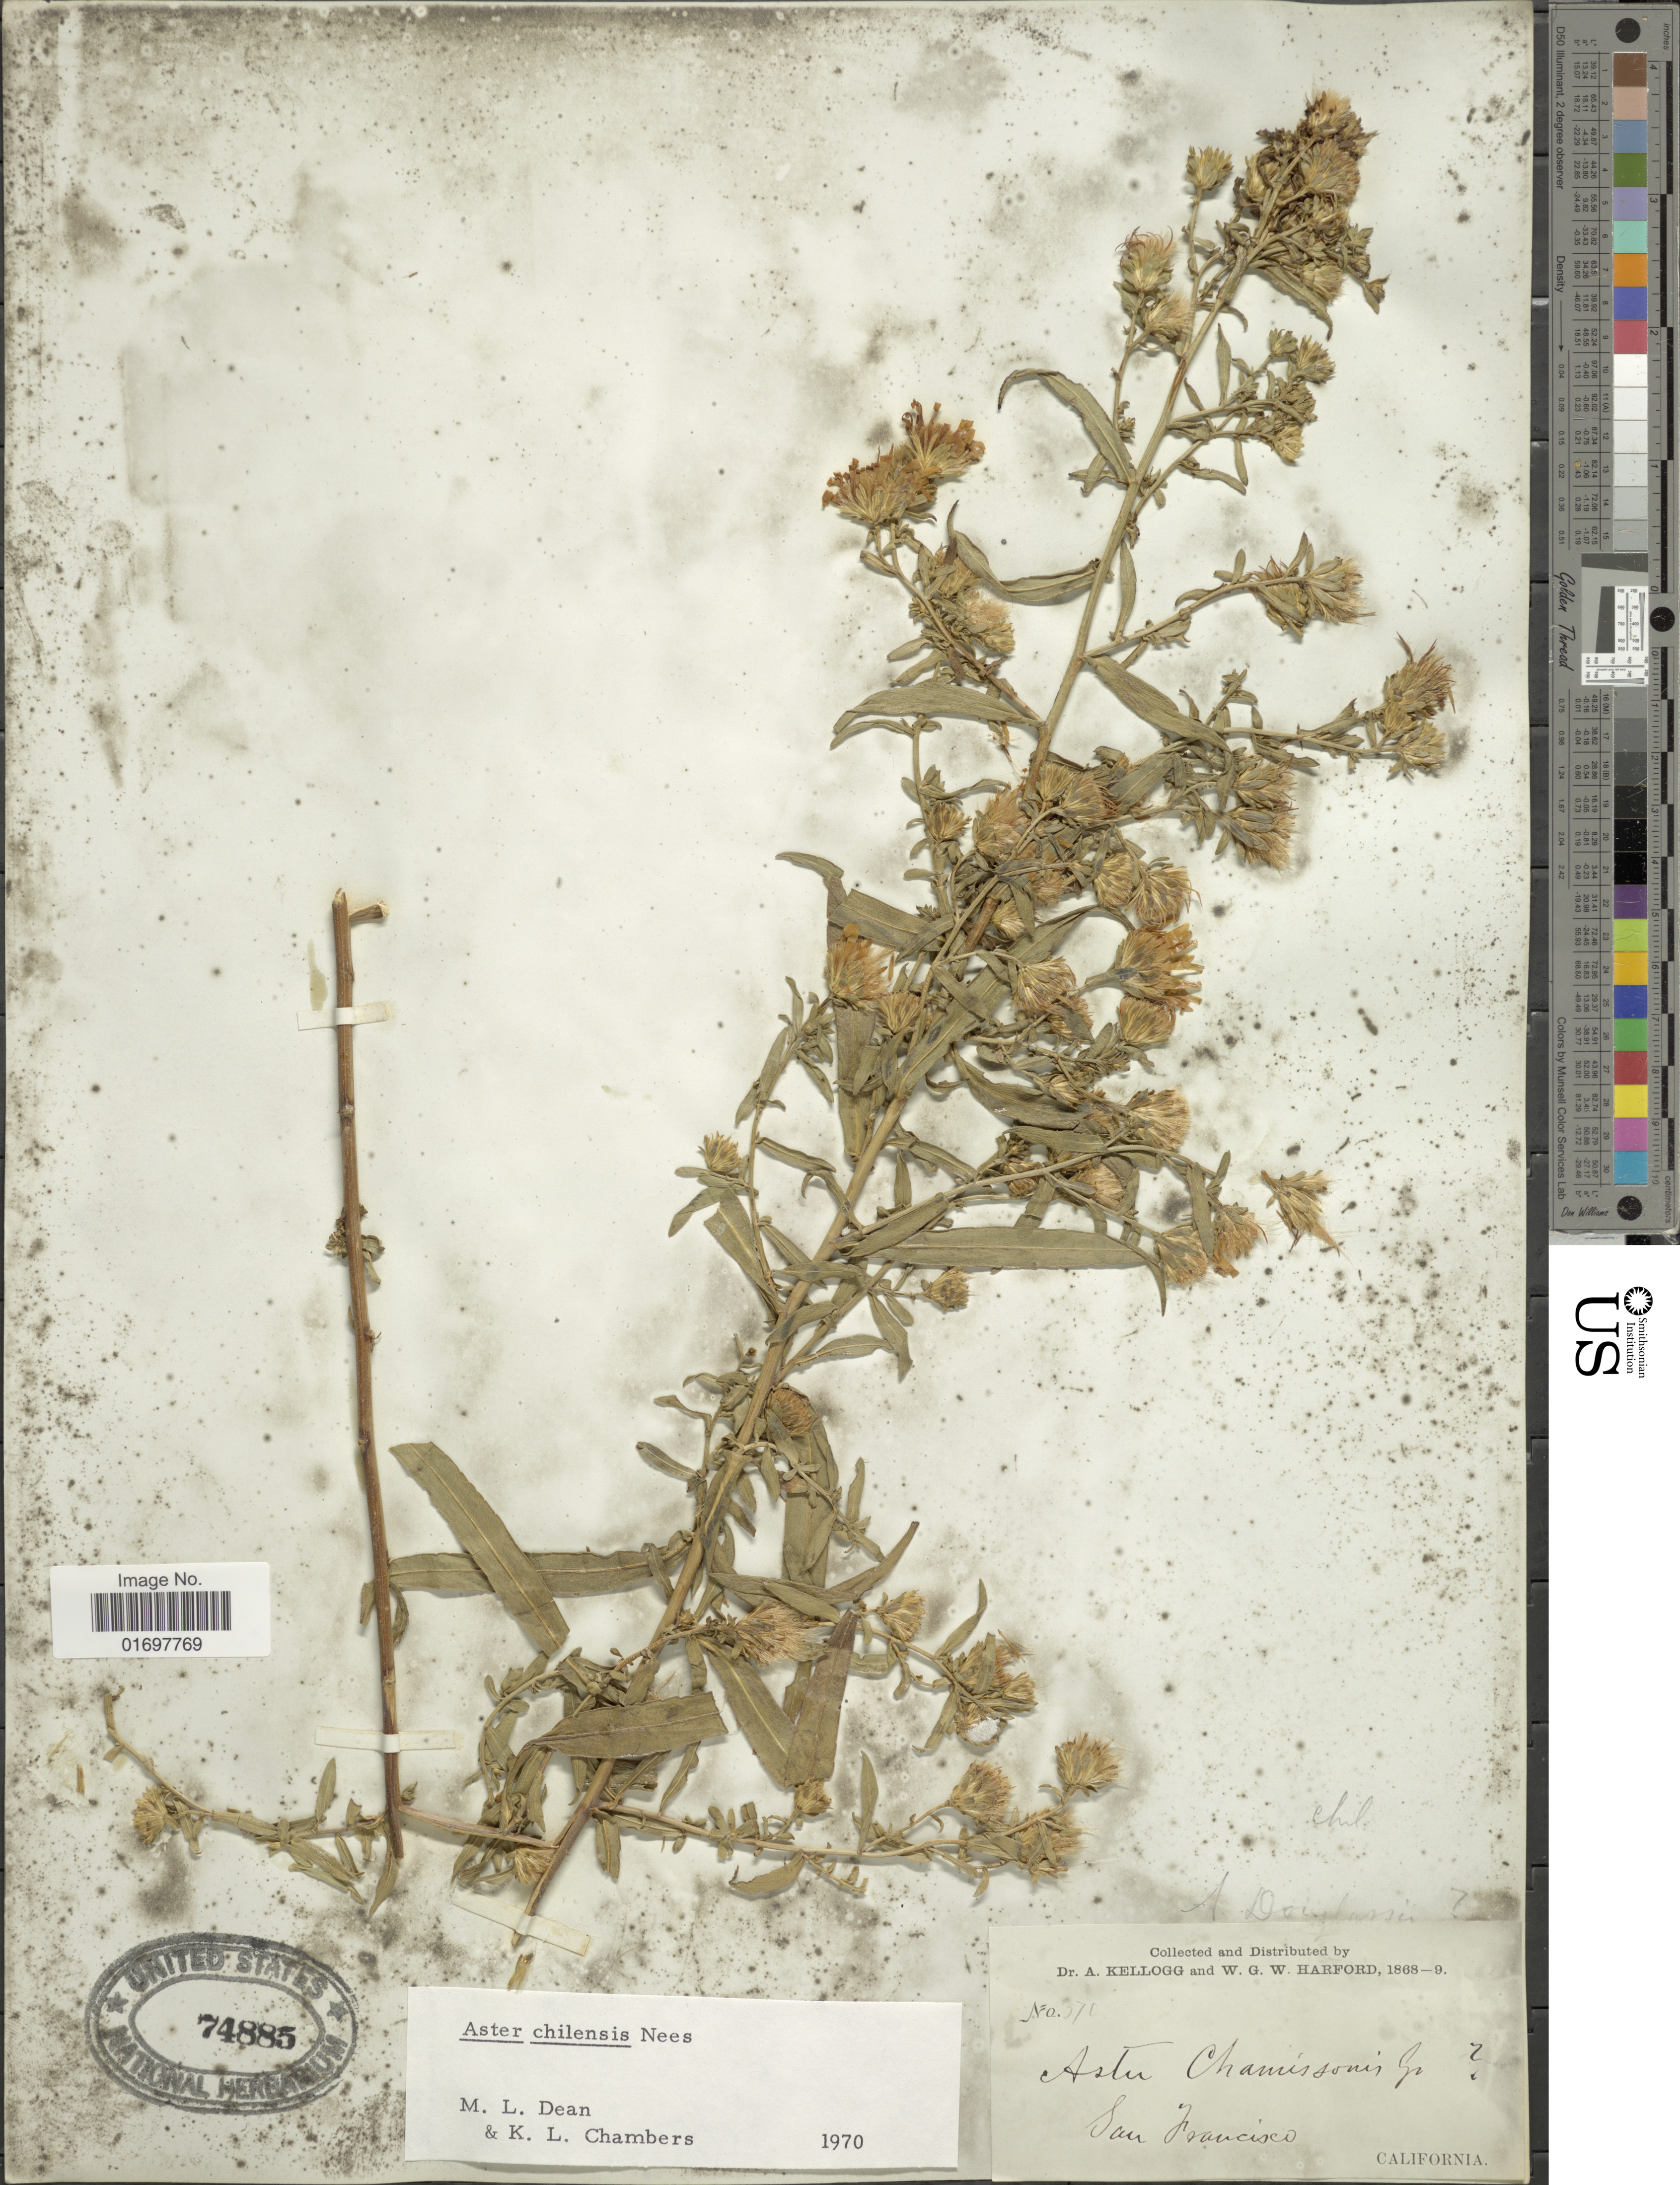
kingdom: Plantae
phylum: Tracheophyta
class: Magnoliopsida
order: Asterales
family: Asteraceae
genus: Symphyotrichum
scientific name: Symphyotrichum chilense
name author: (Nees) G.L. Nesom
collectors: A. Kellogg & W. G. W. Harford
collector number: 370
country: United States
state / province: California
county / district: San Francisco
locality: San Francisco.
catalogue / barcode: US 74885